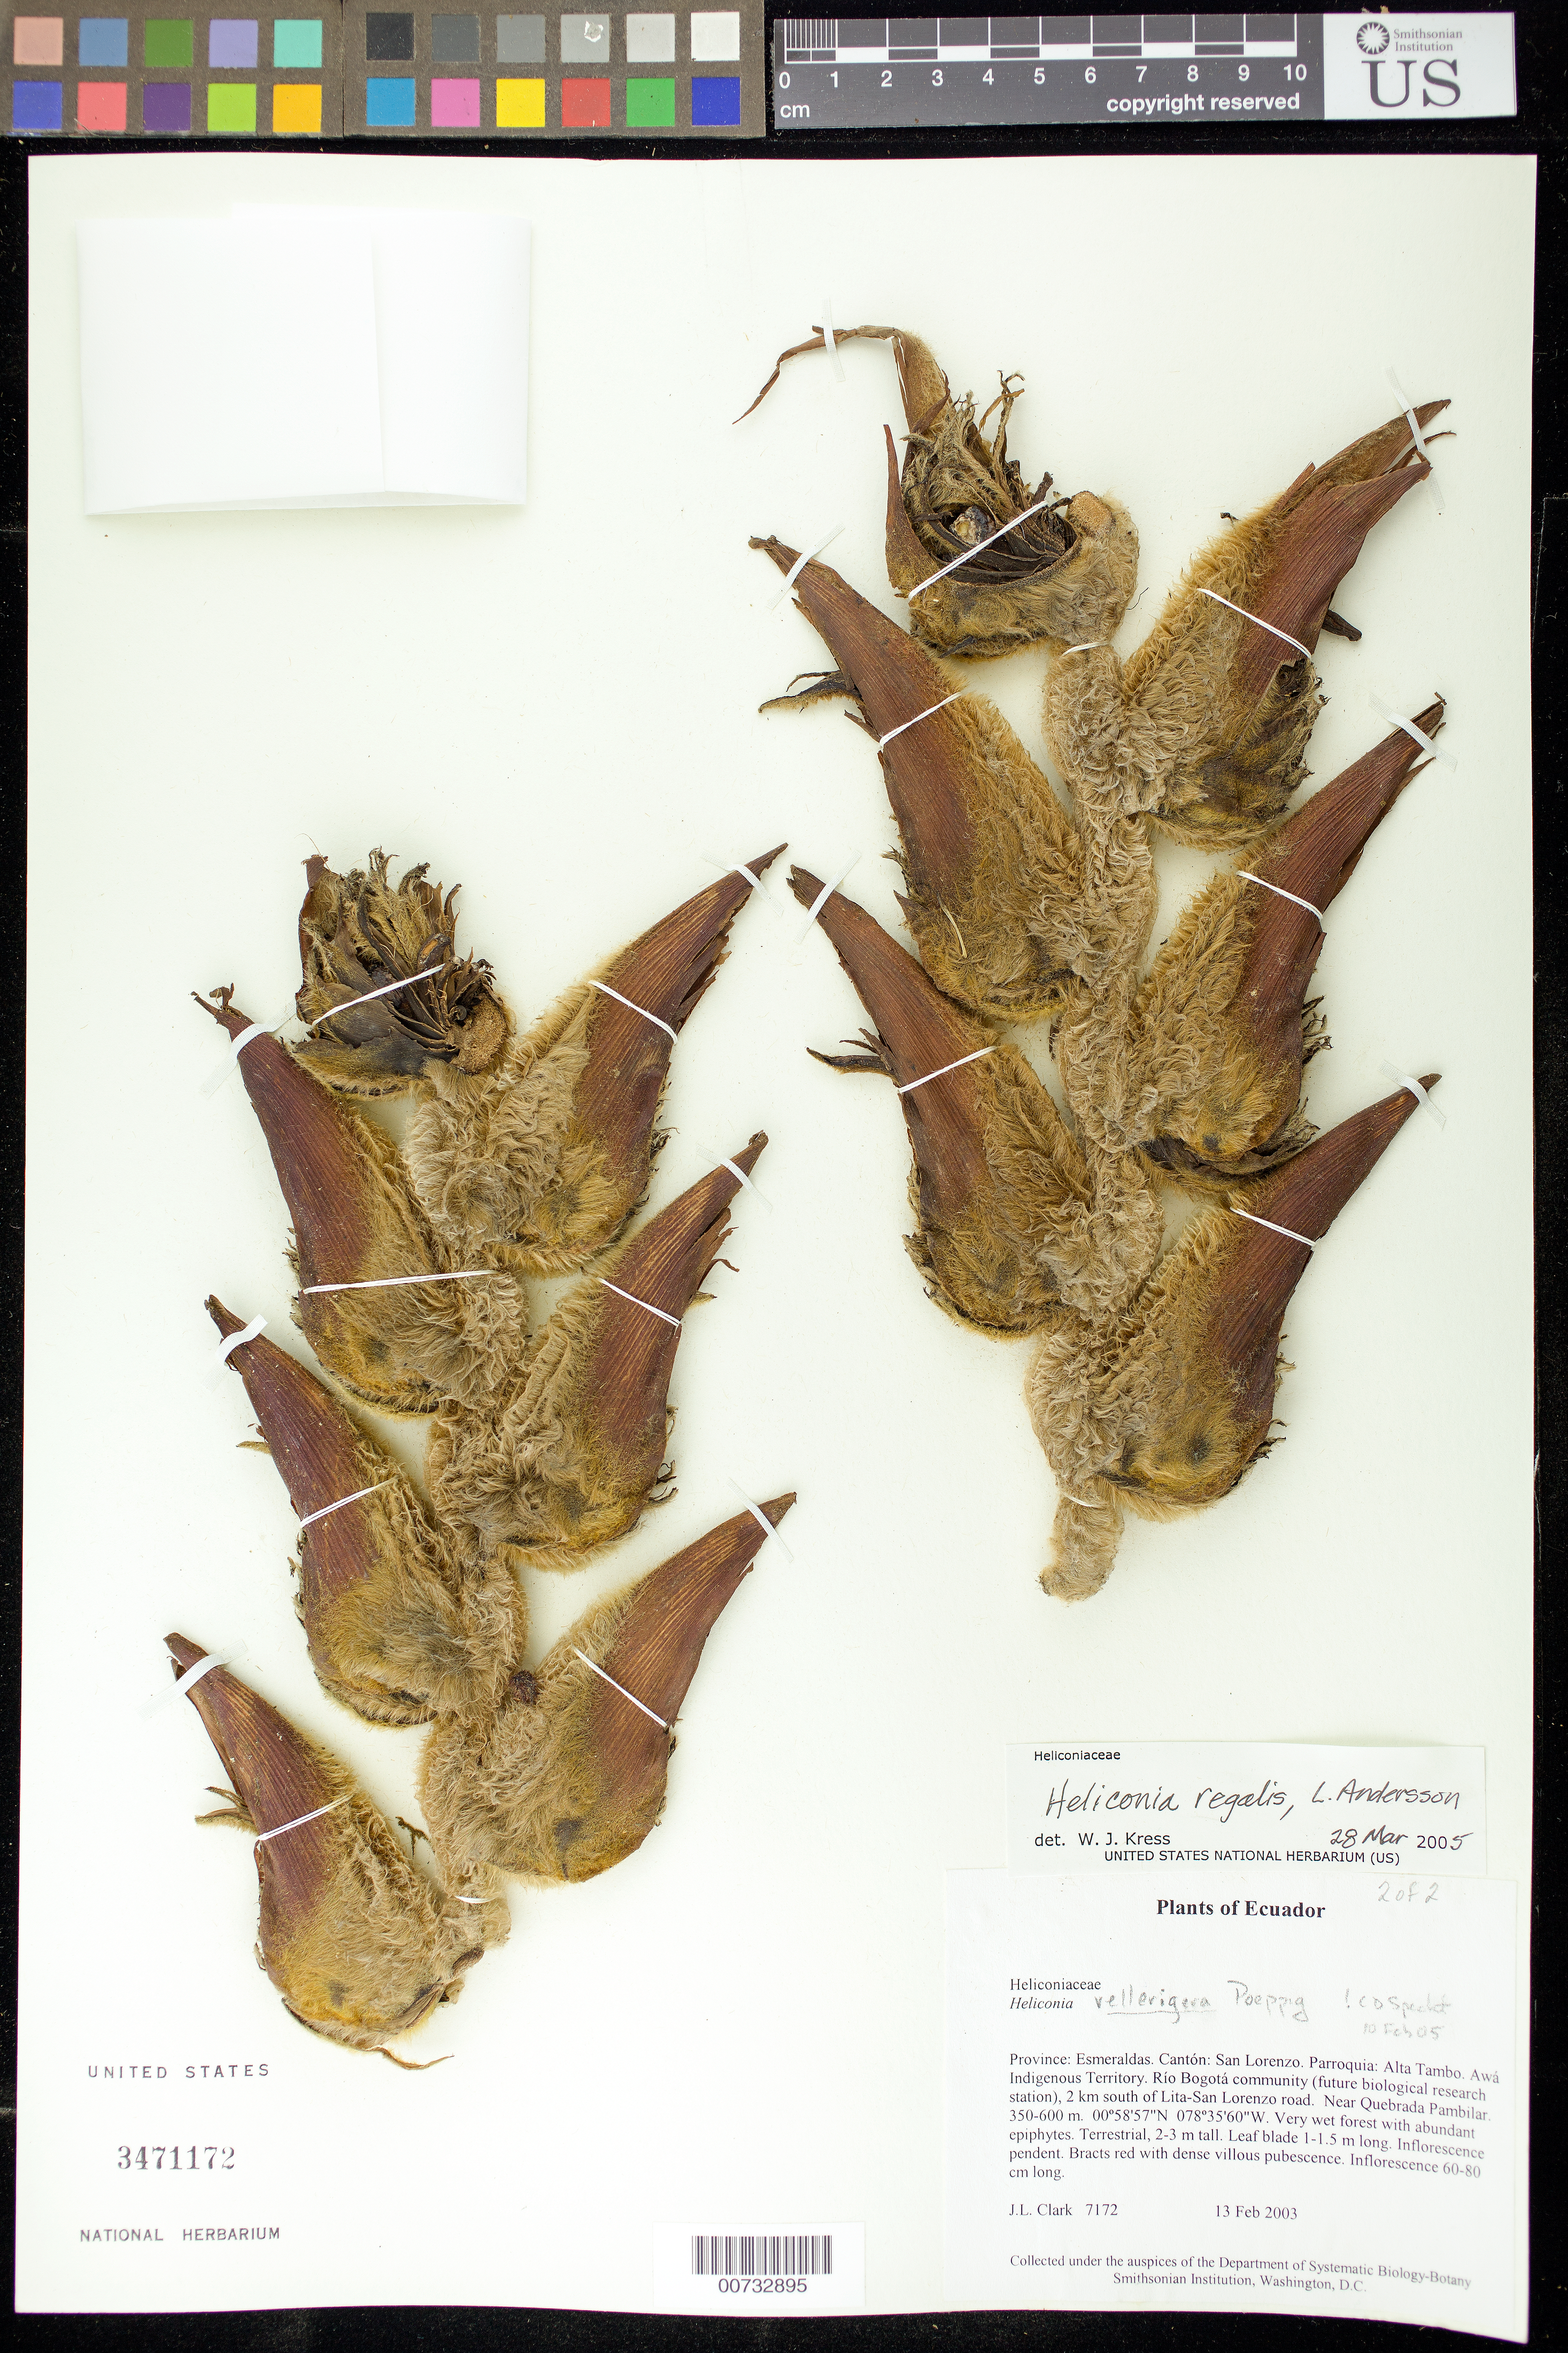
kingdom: Plantae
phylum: Tracheophyta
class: Liliopsida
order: Zingiberales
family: Heliconiaceae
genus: Heliconia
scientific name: Heliconia regalis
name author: L. Andersson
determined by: Kress, W. J., (US), Smithsonian Institution - National Museum of Natural History (UNITED STATES)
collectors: J. L. Clark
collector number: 7172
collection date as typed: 13 Feb 2003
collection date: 2003-02-13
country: Ecuador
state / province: Esmeraldas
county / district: San Lorenzo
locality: Rio Bogota community, 2 km south of Lita-San Lorenzo road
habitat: Very wet forest with abundant epiphytes.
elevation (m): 350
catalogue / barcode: US 3471172